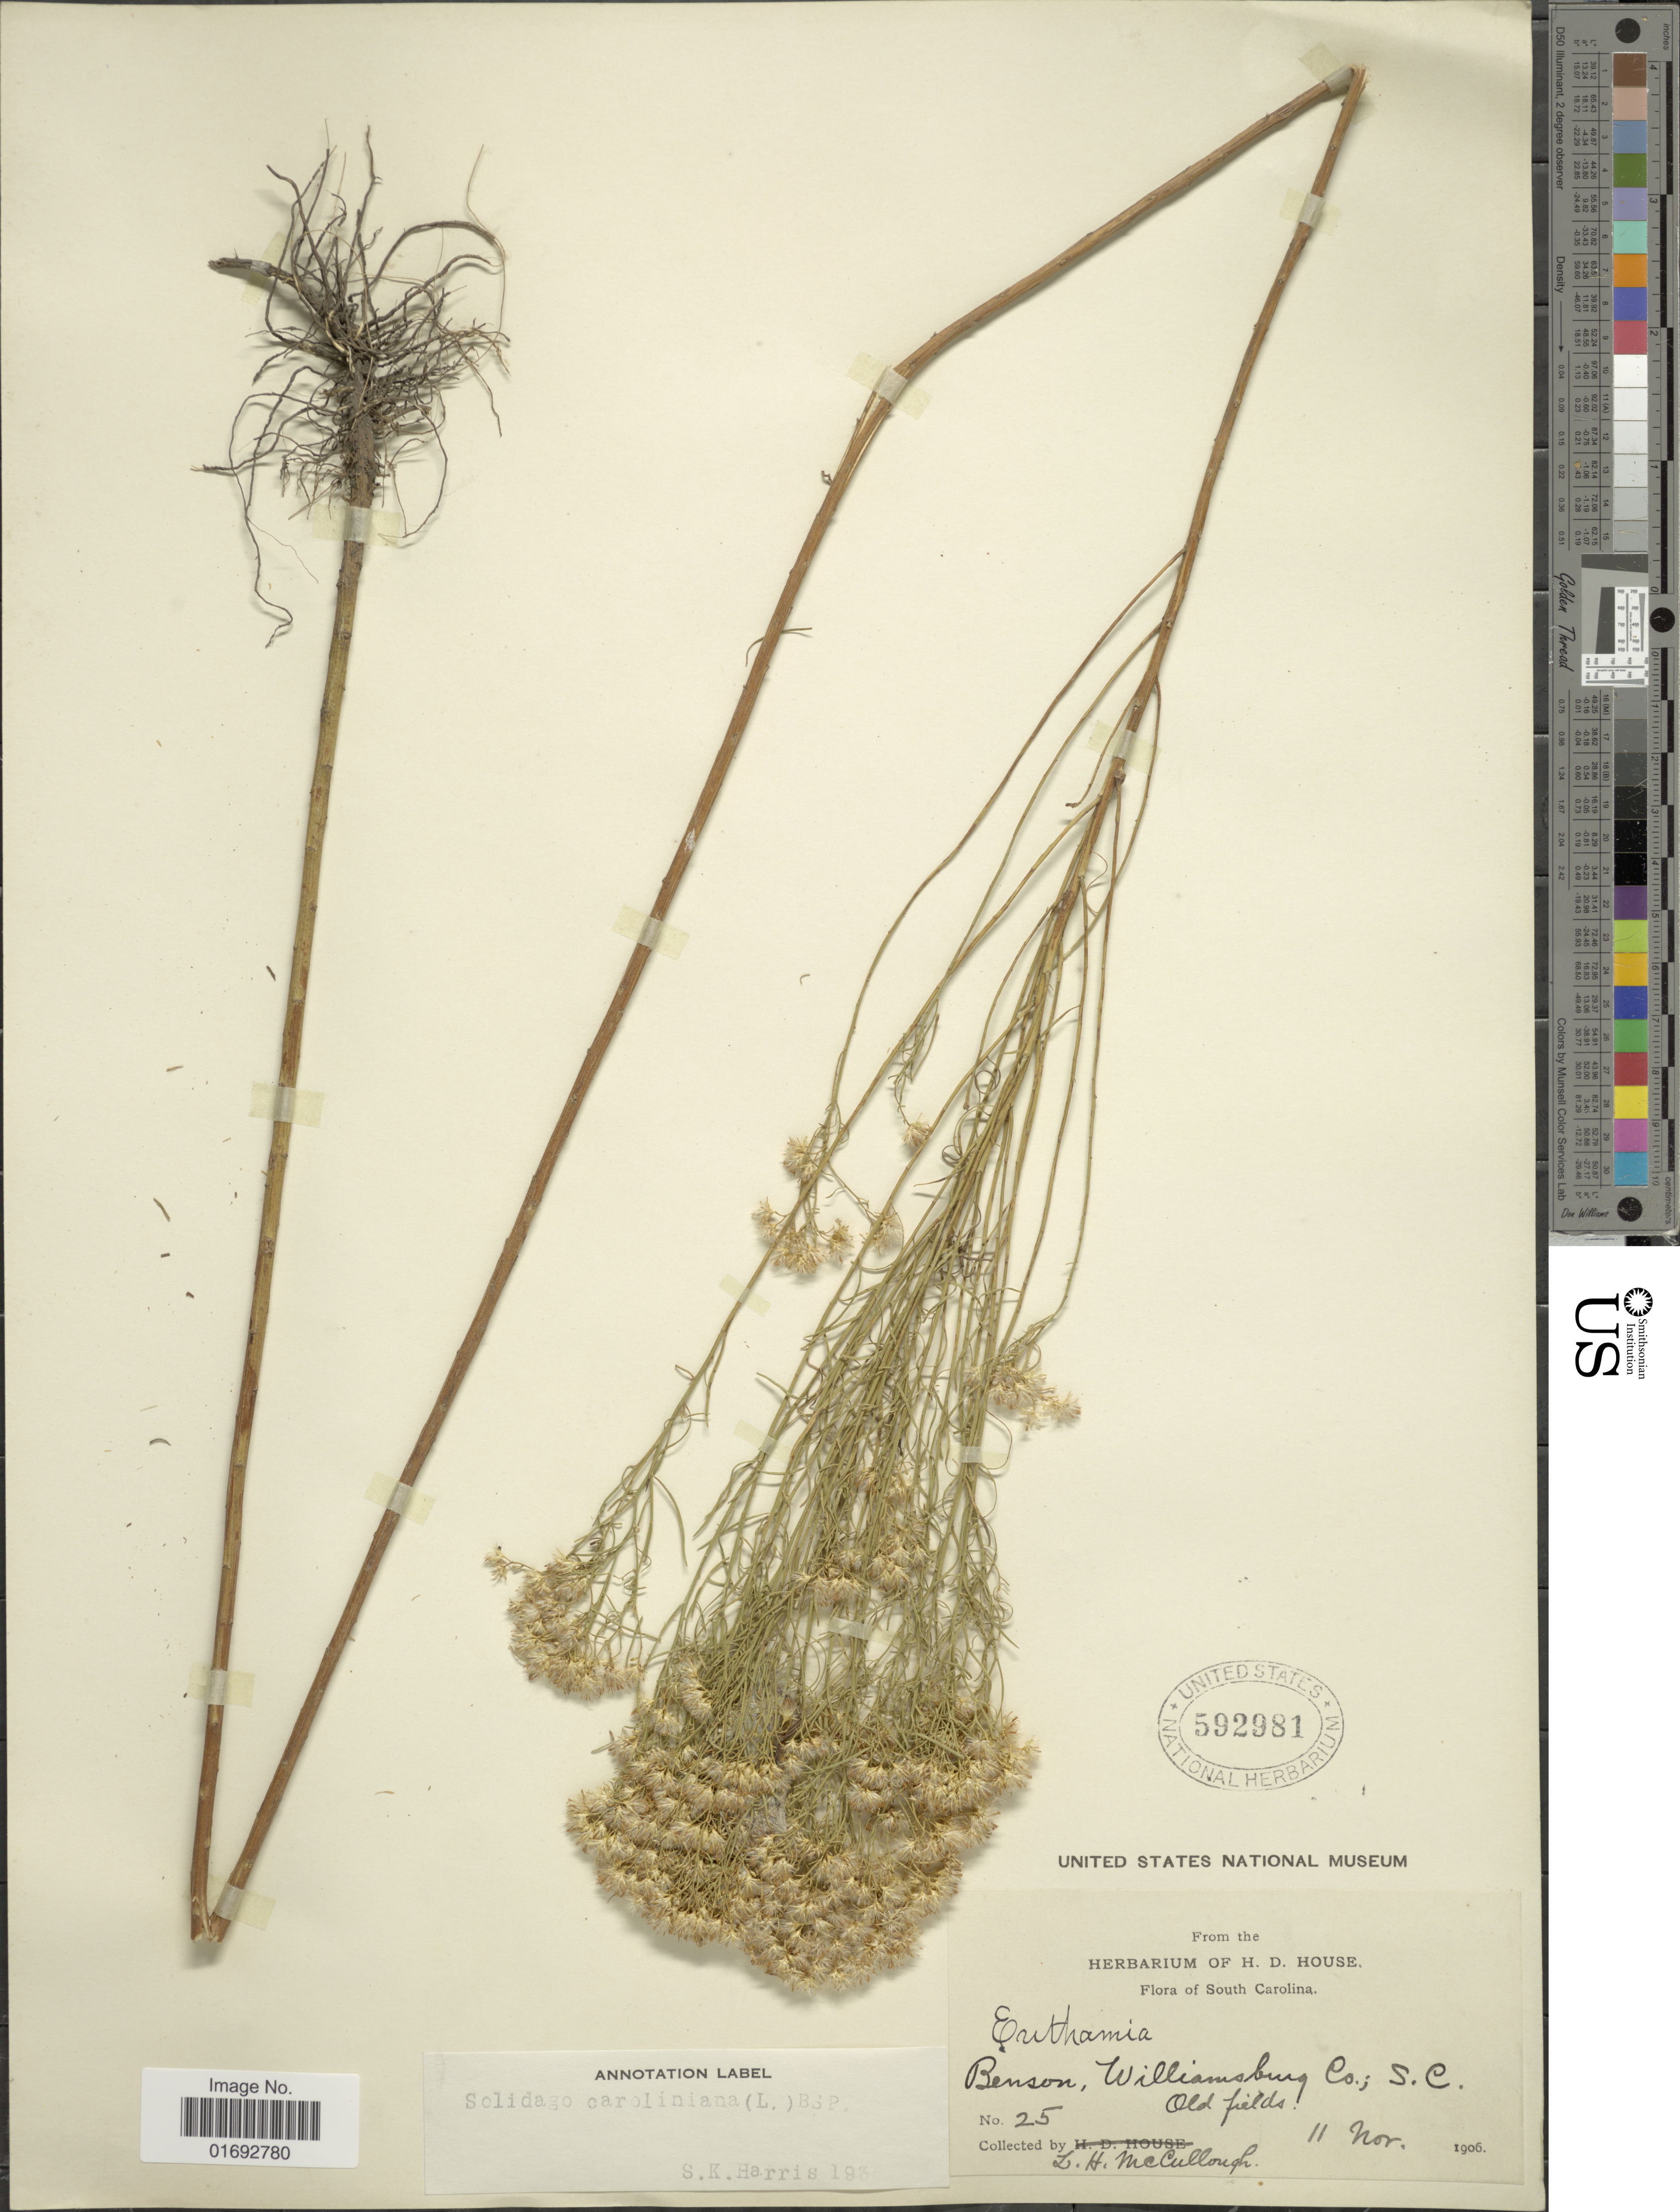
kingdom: Plantae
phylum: Tracheophyta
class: Magnoliopsida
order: Asterales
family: Asteraceae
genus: Euthamia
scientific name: Euthamia tenuifolia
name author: (Pursh) Nutt.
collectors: L. McCullough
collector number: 25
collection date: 1906-11-11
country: United States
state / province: South Carolina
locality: Benson, Williamsburg Co.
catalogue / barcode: US 592981